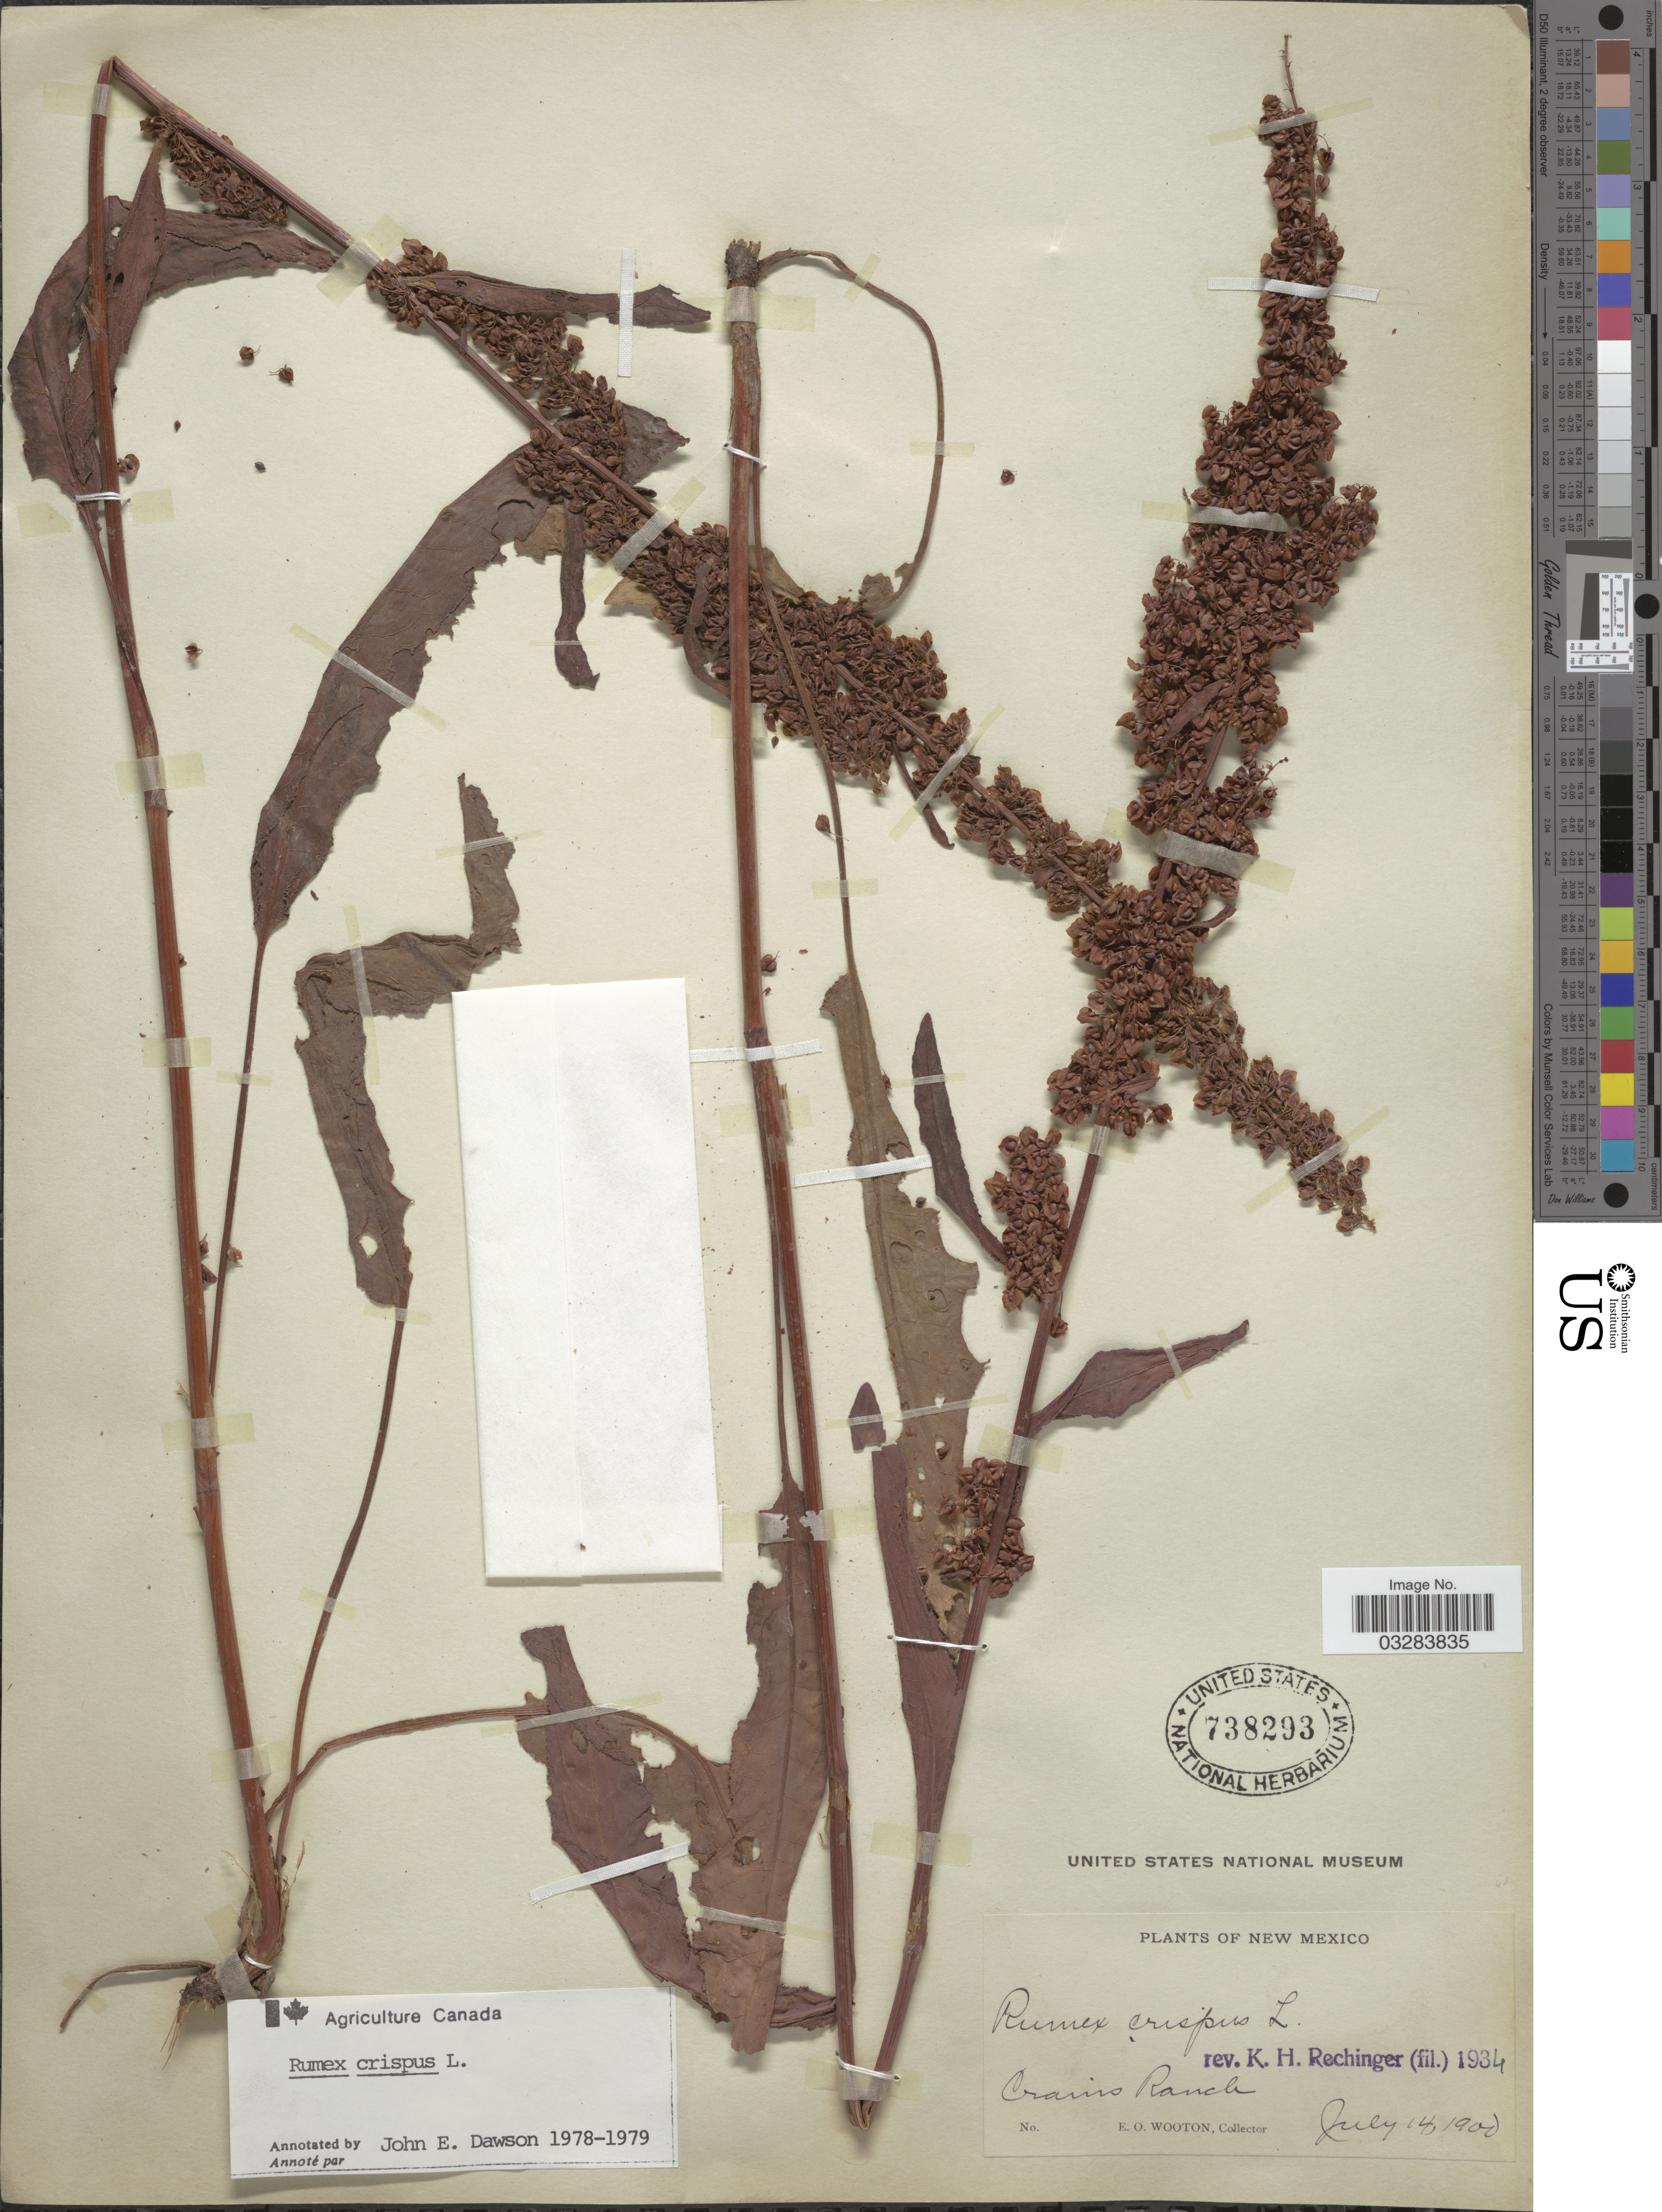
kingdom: Plantae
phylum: Tracheophyta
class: Magnoliopsida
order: Caryophyllales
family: Polygonaceae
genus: Rumex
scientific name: Rumex crispus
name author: L.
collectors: E. O. Wooton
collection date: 1900-07-14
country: United States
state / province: New Mexico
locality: Crains Ranch.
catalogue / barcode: US 738293